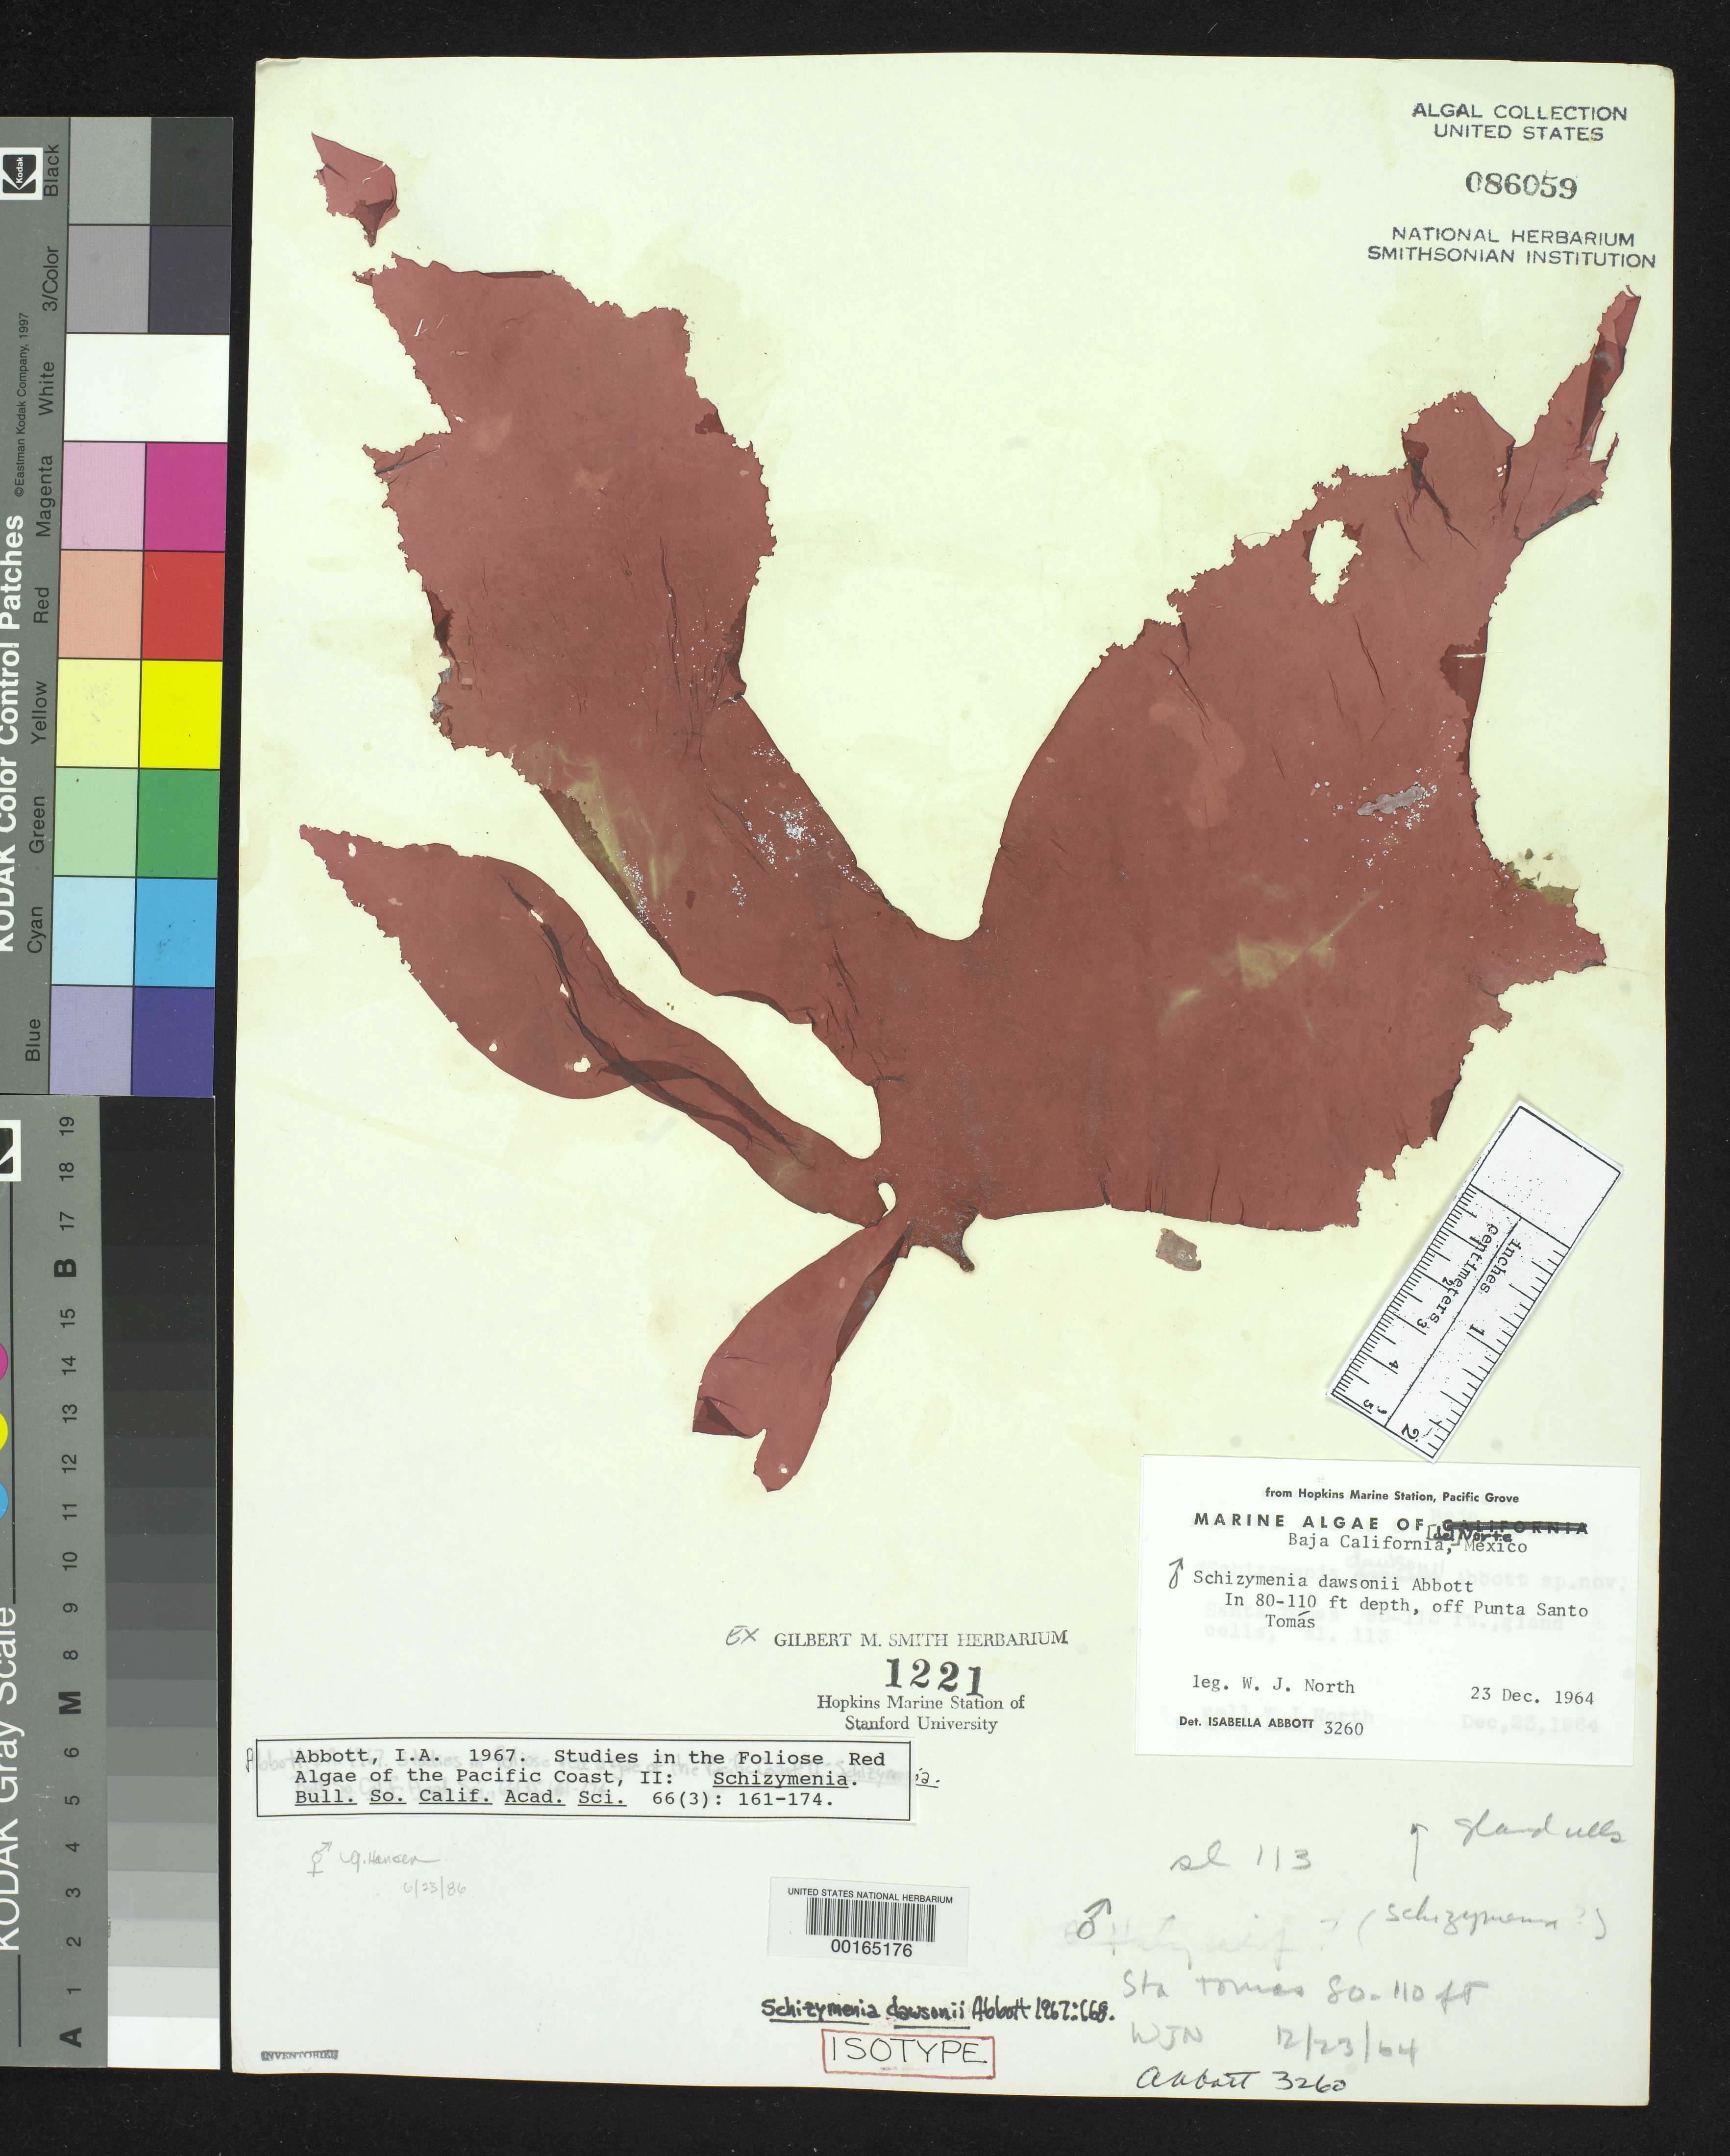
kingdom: Plantae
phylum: Rhodophyta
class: Florideophyceae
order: Nemastomatales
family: Schizymeniaceae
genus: Schizymenia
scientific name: Schizymenia dawsonii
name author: I.A. Abbott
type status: Isotype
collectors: W. North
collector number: IAA 3260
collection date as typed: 23 Dec 1964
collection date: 1964-12-23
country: Mexico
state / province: Baja California Norte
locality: Punta Santo Tomas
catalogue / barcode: US 86059